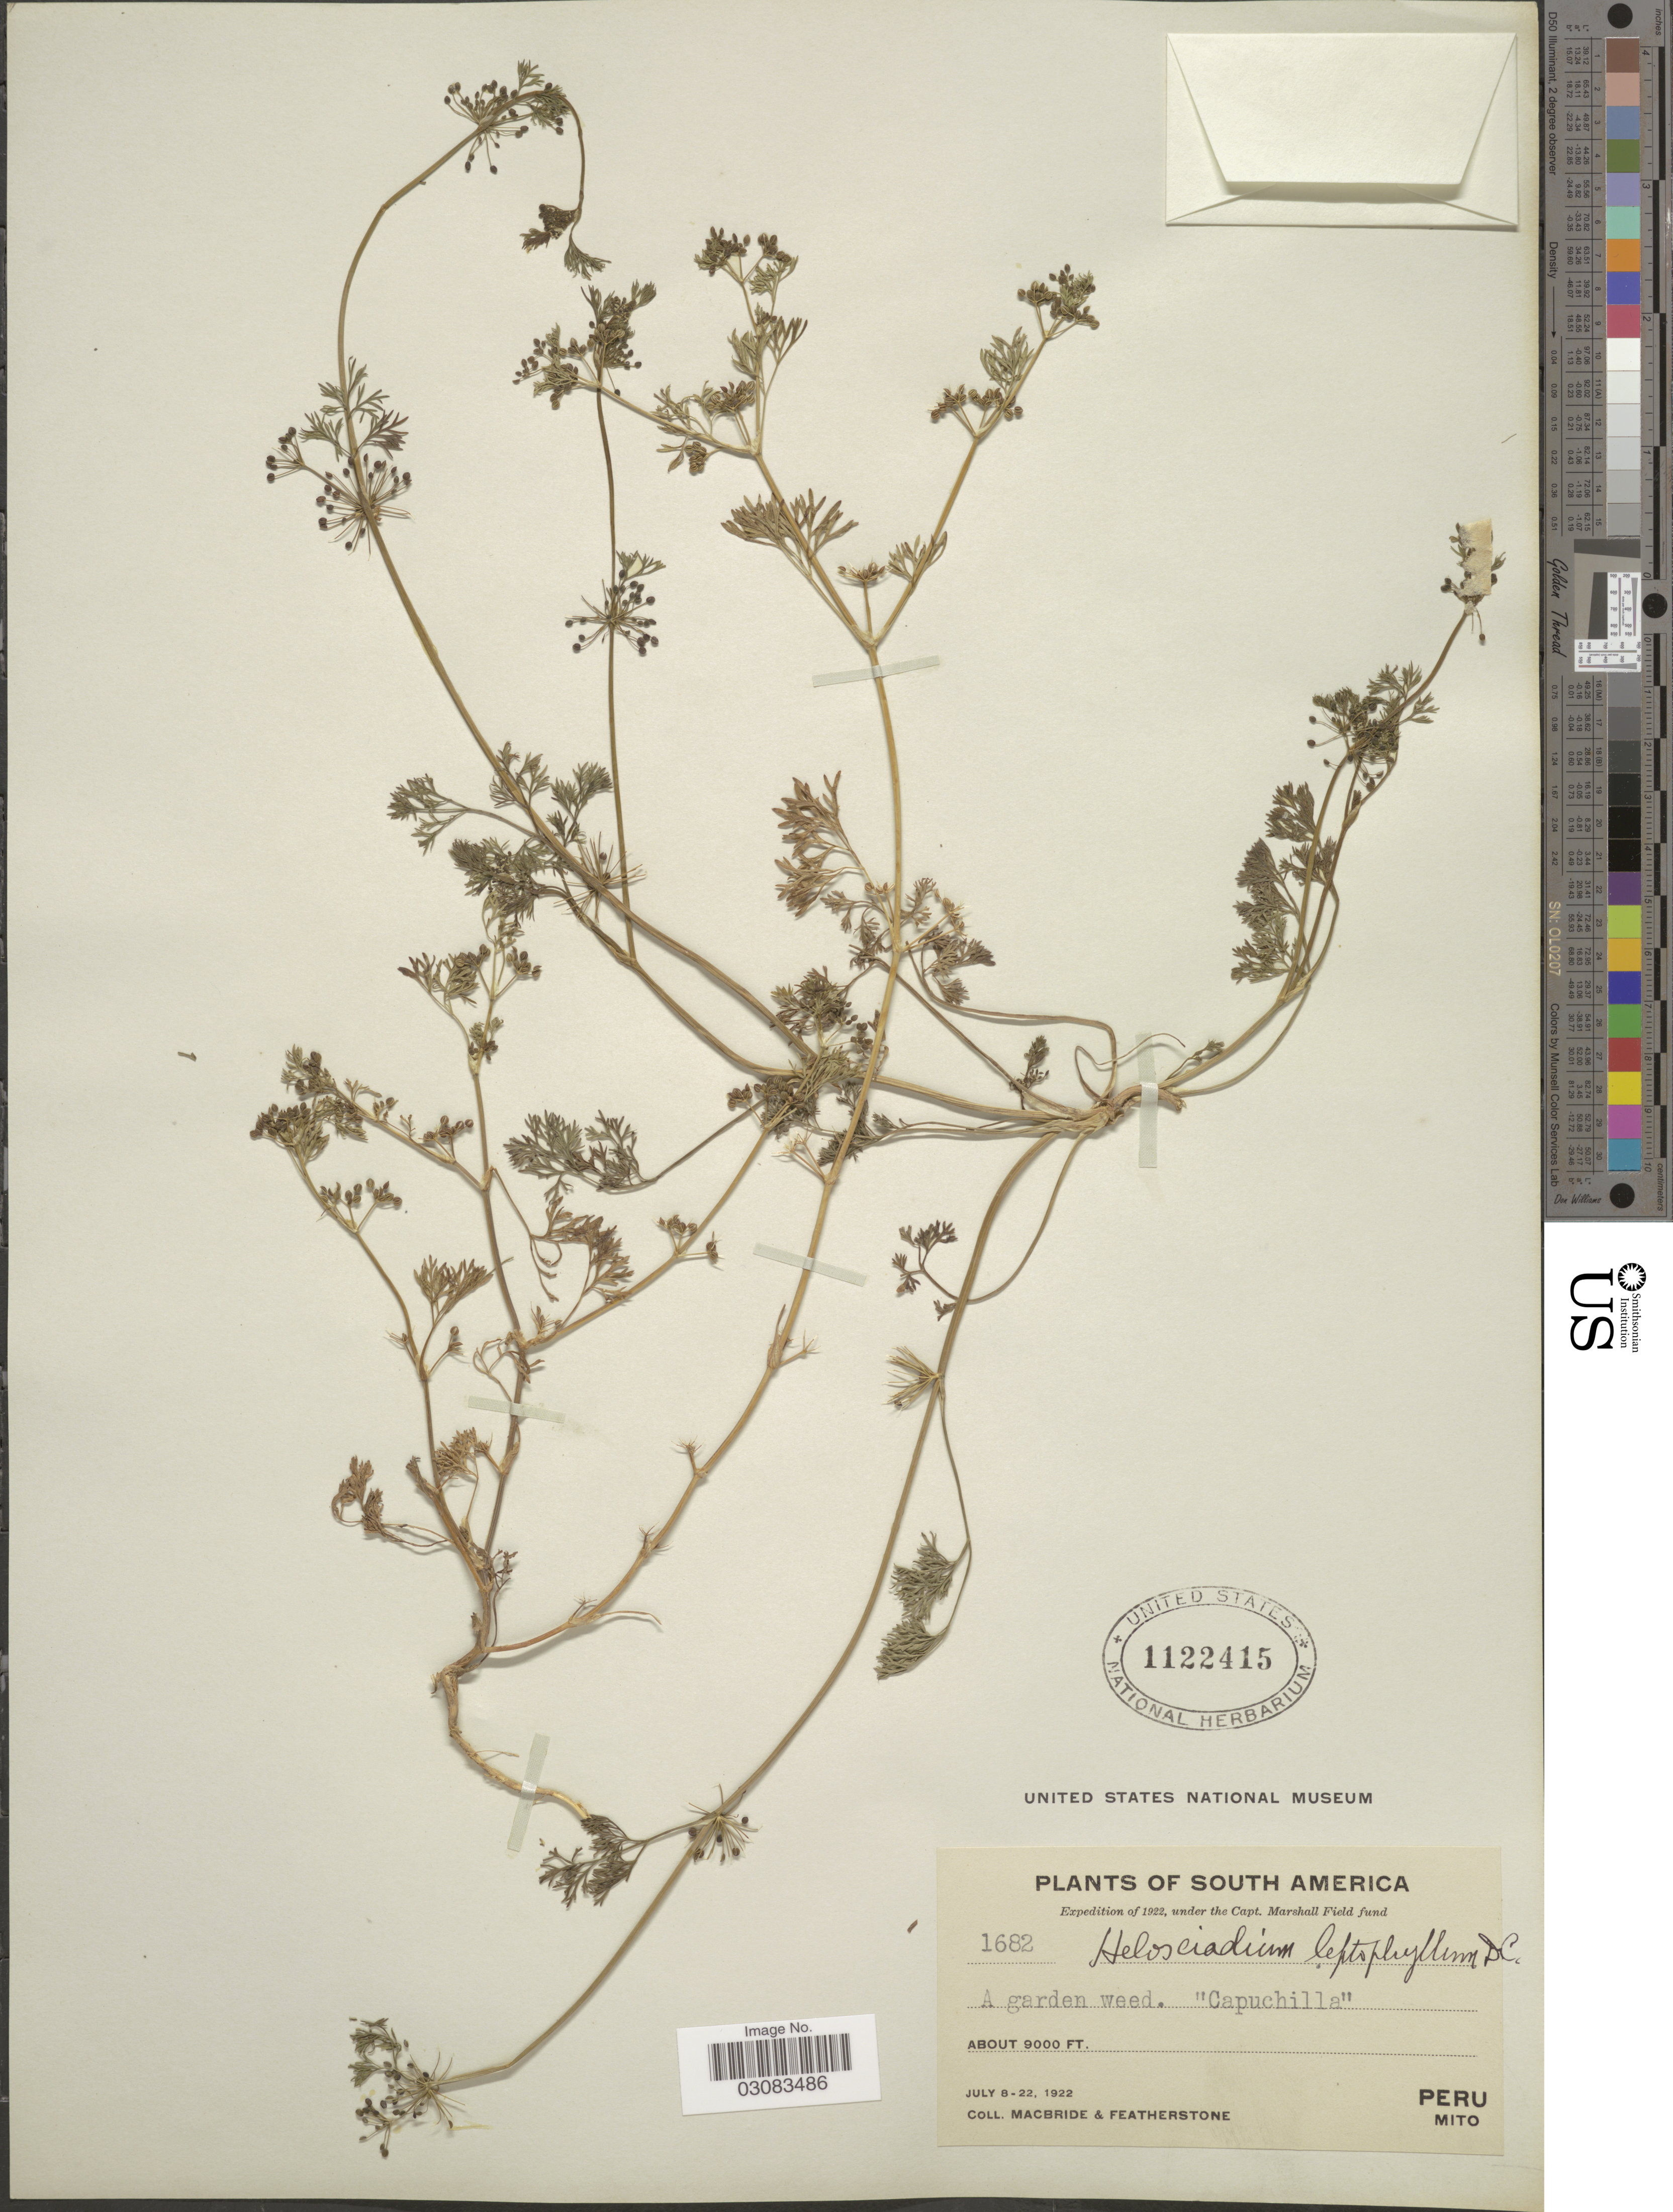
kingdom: Plantae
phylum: Tracheophyta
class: Magnoliopsida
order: Apiales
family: Apiaceae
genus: Cyclospermum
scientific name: Cyclospermum leptophyllum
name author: (Pers.) Sprague ex Britton & P. Wilson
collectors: Macbride, -- & -. Featherstone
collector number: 1682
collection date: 1922-07-08/1922-07-22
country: Peru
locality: A garden weed. "Capuchilla". Mito.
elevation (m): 2743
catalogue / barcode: US 1122415